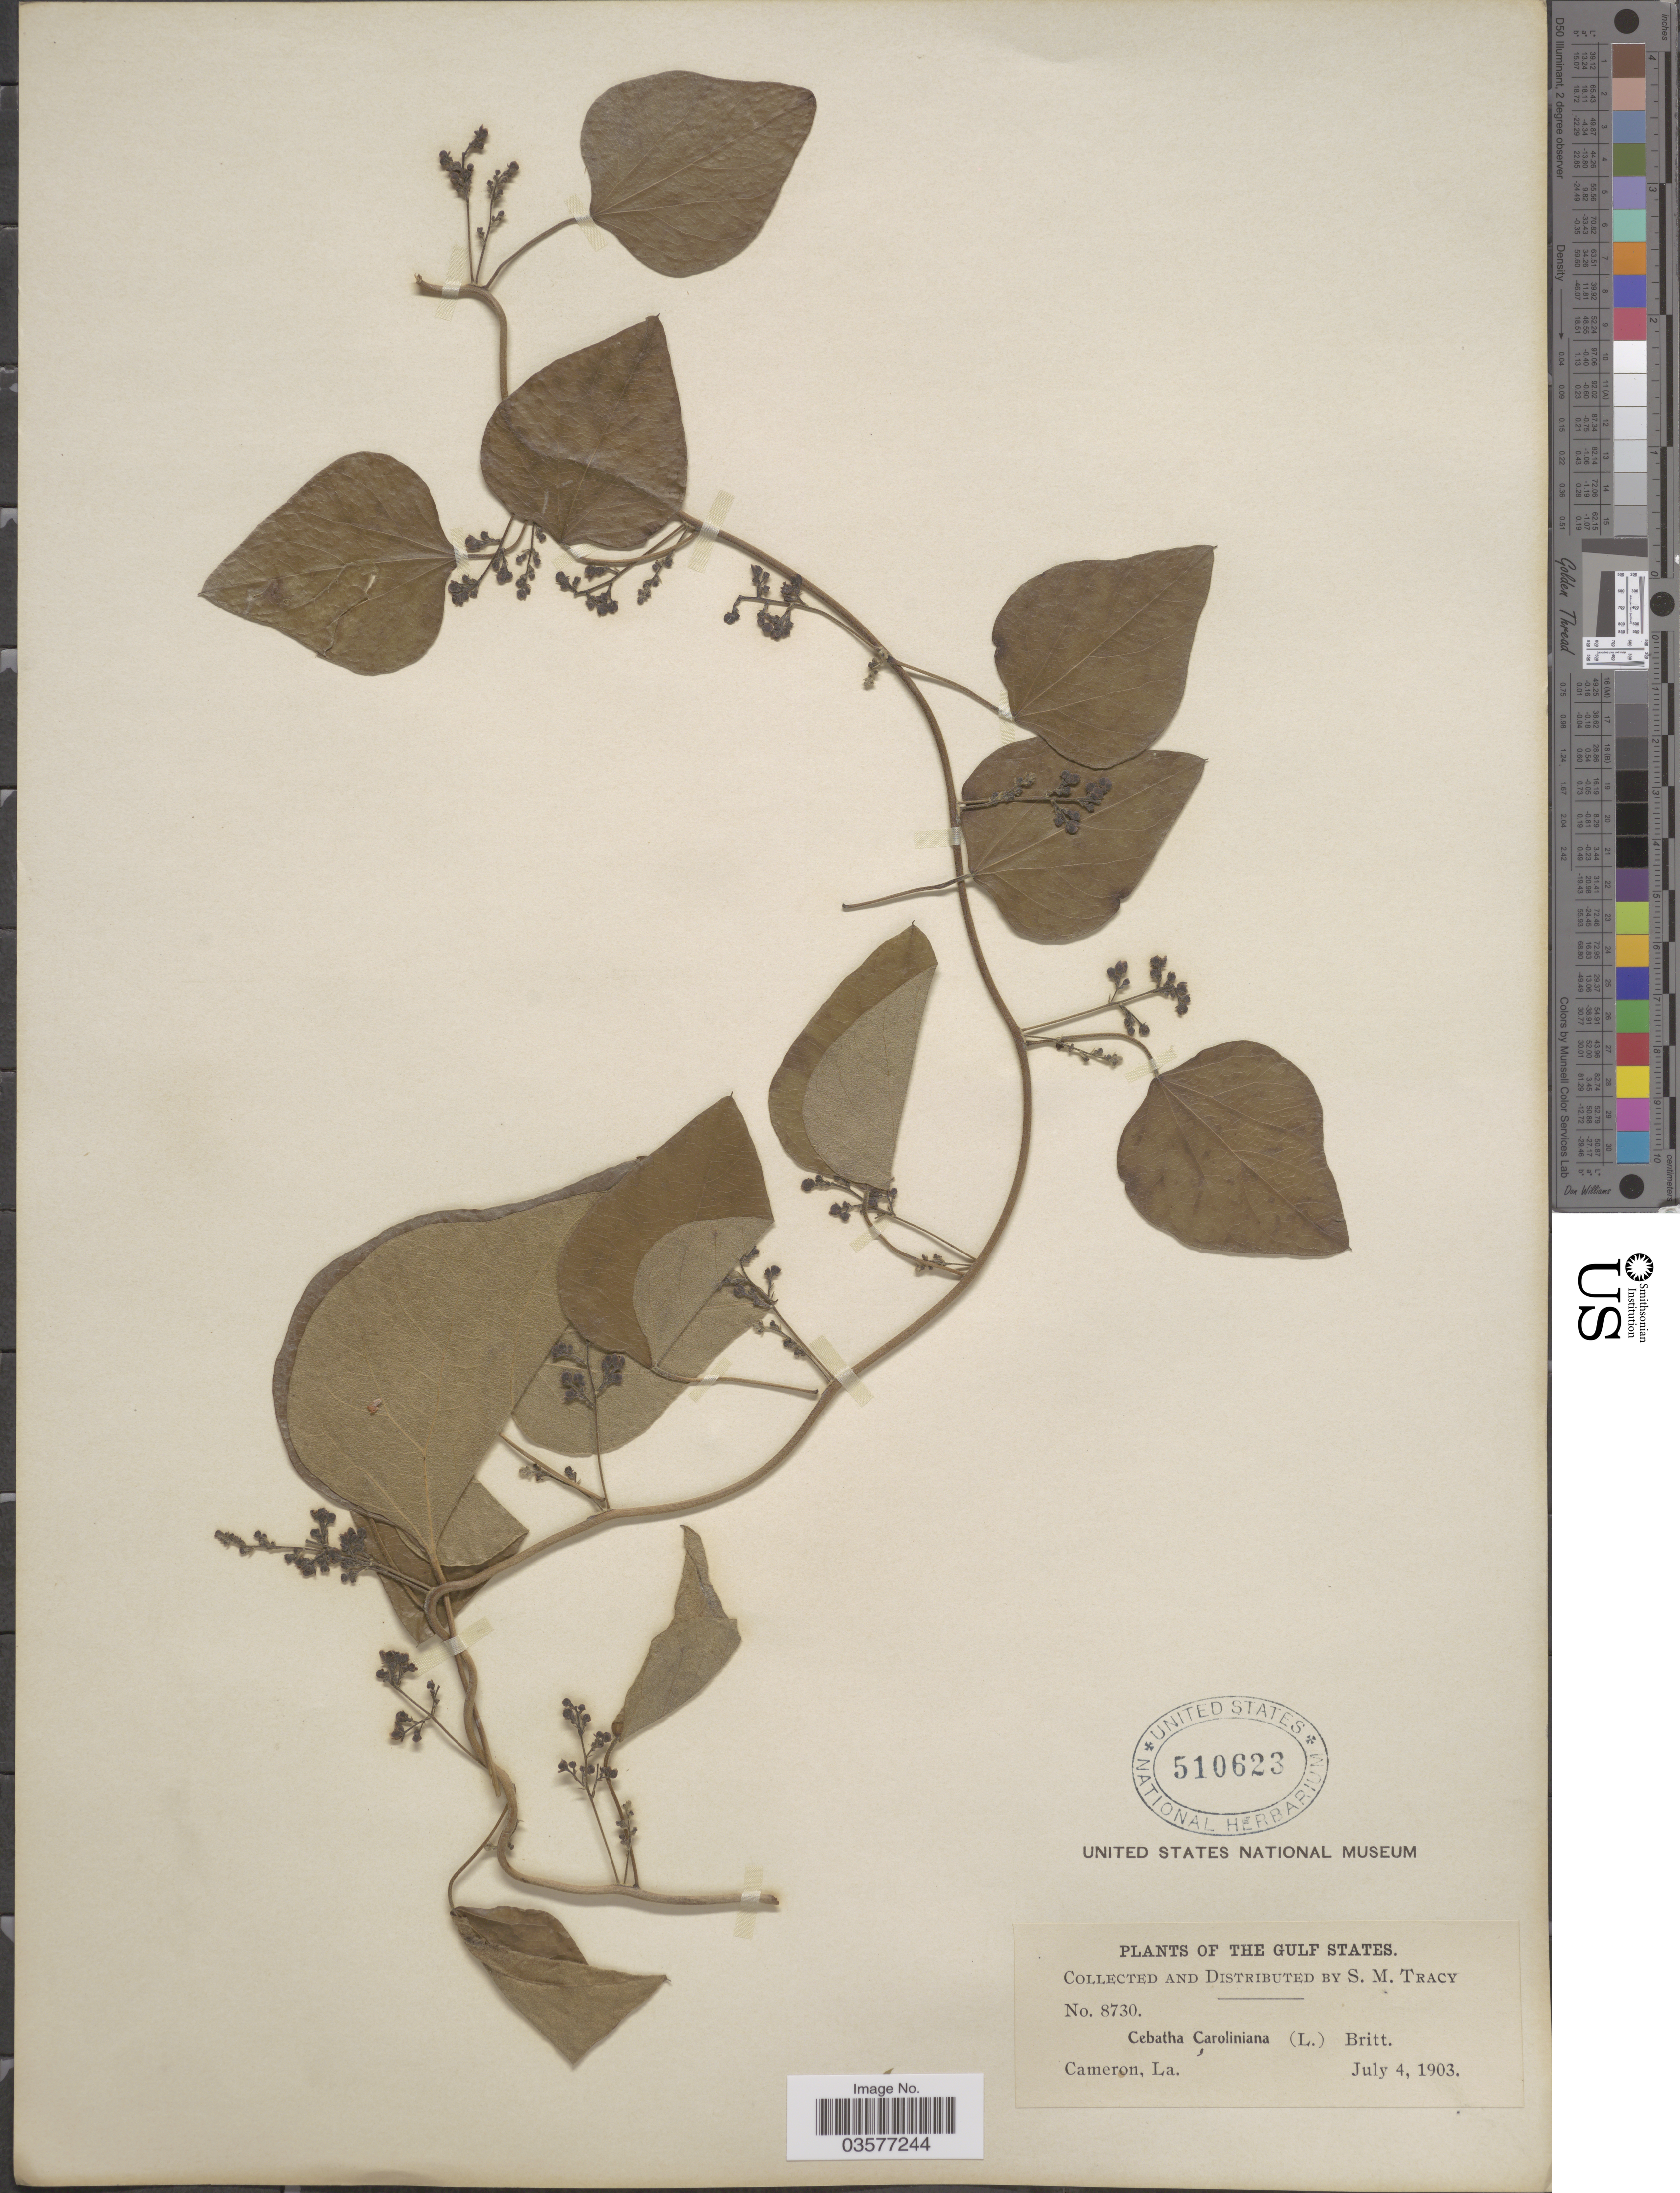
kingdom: Plantae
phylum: Tracheophyta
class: Magnoliopsida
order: Ranunculales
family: Menispermaceae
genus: Cocculus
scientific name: Cocculus carolinus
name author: (L.) DC.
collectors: S. M. Tracy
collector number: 8730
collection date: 1903-07-04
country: United States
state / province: Louisiana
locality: The Gulf States. Cameron.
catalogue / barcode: US 510623